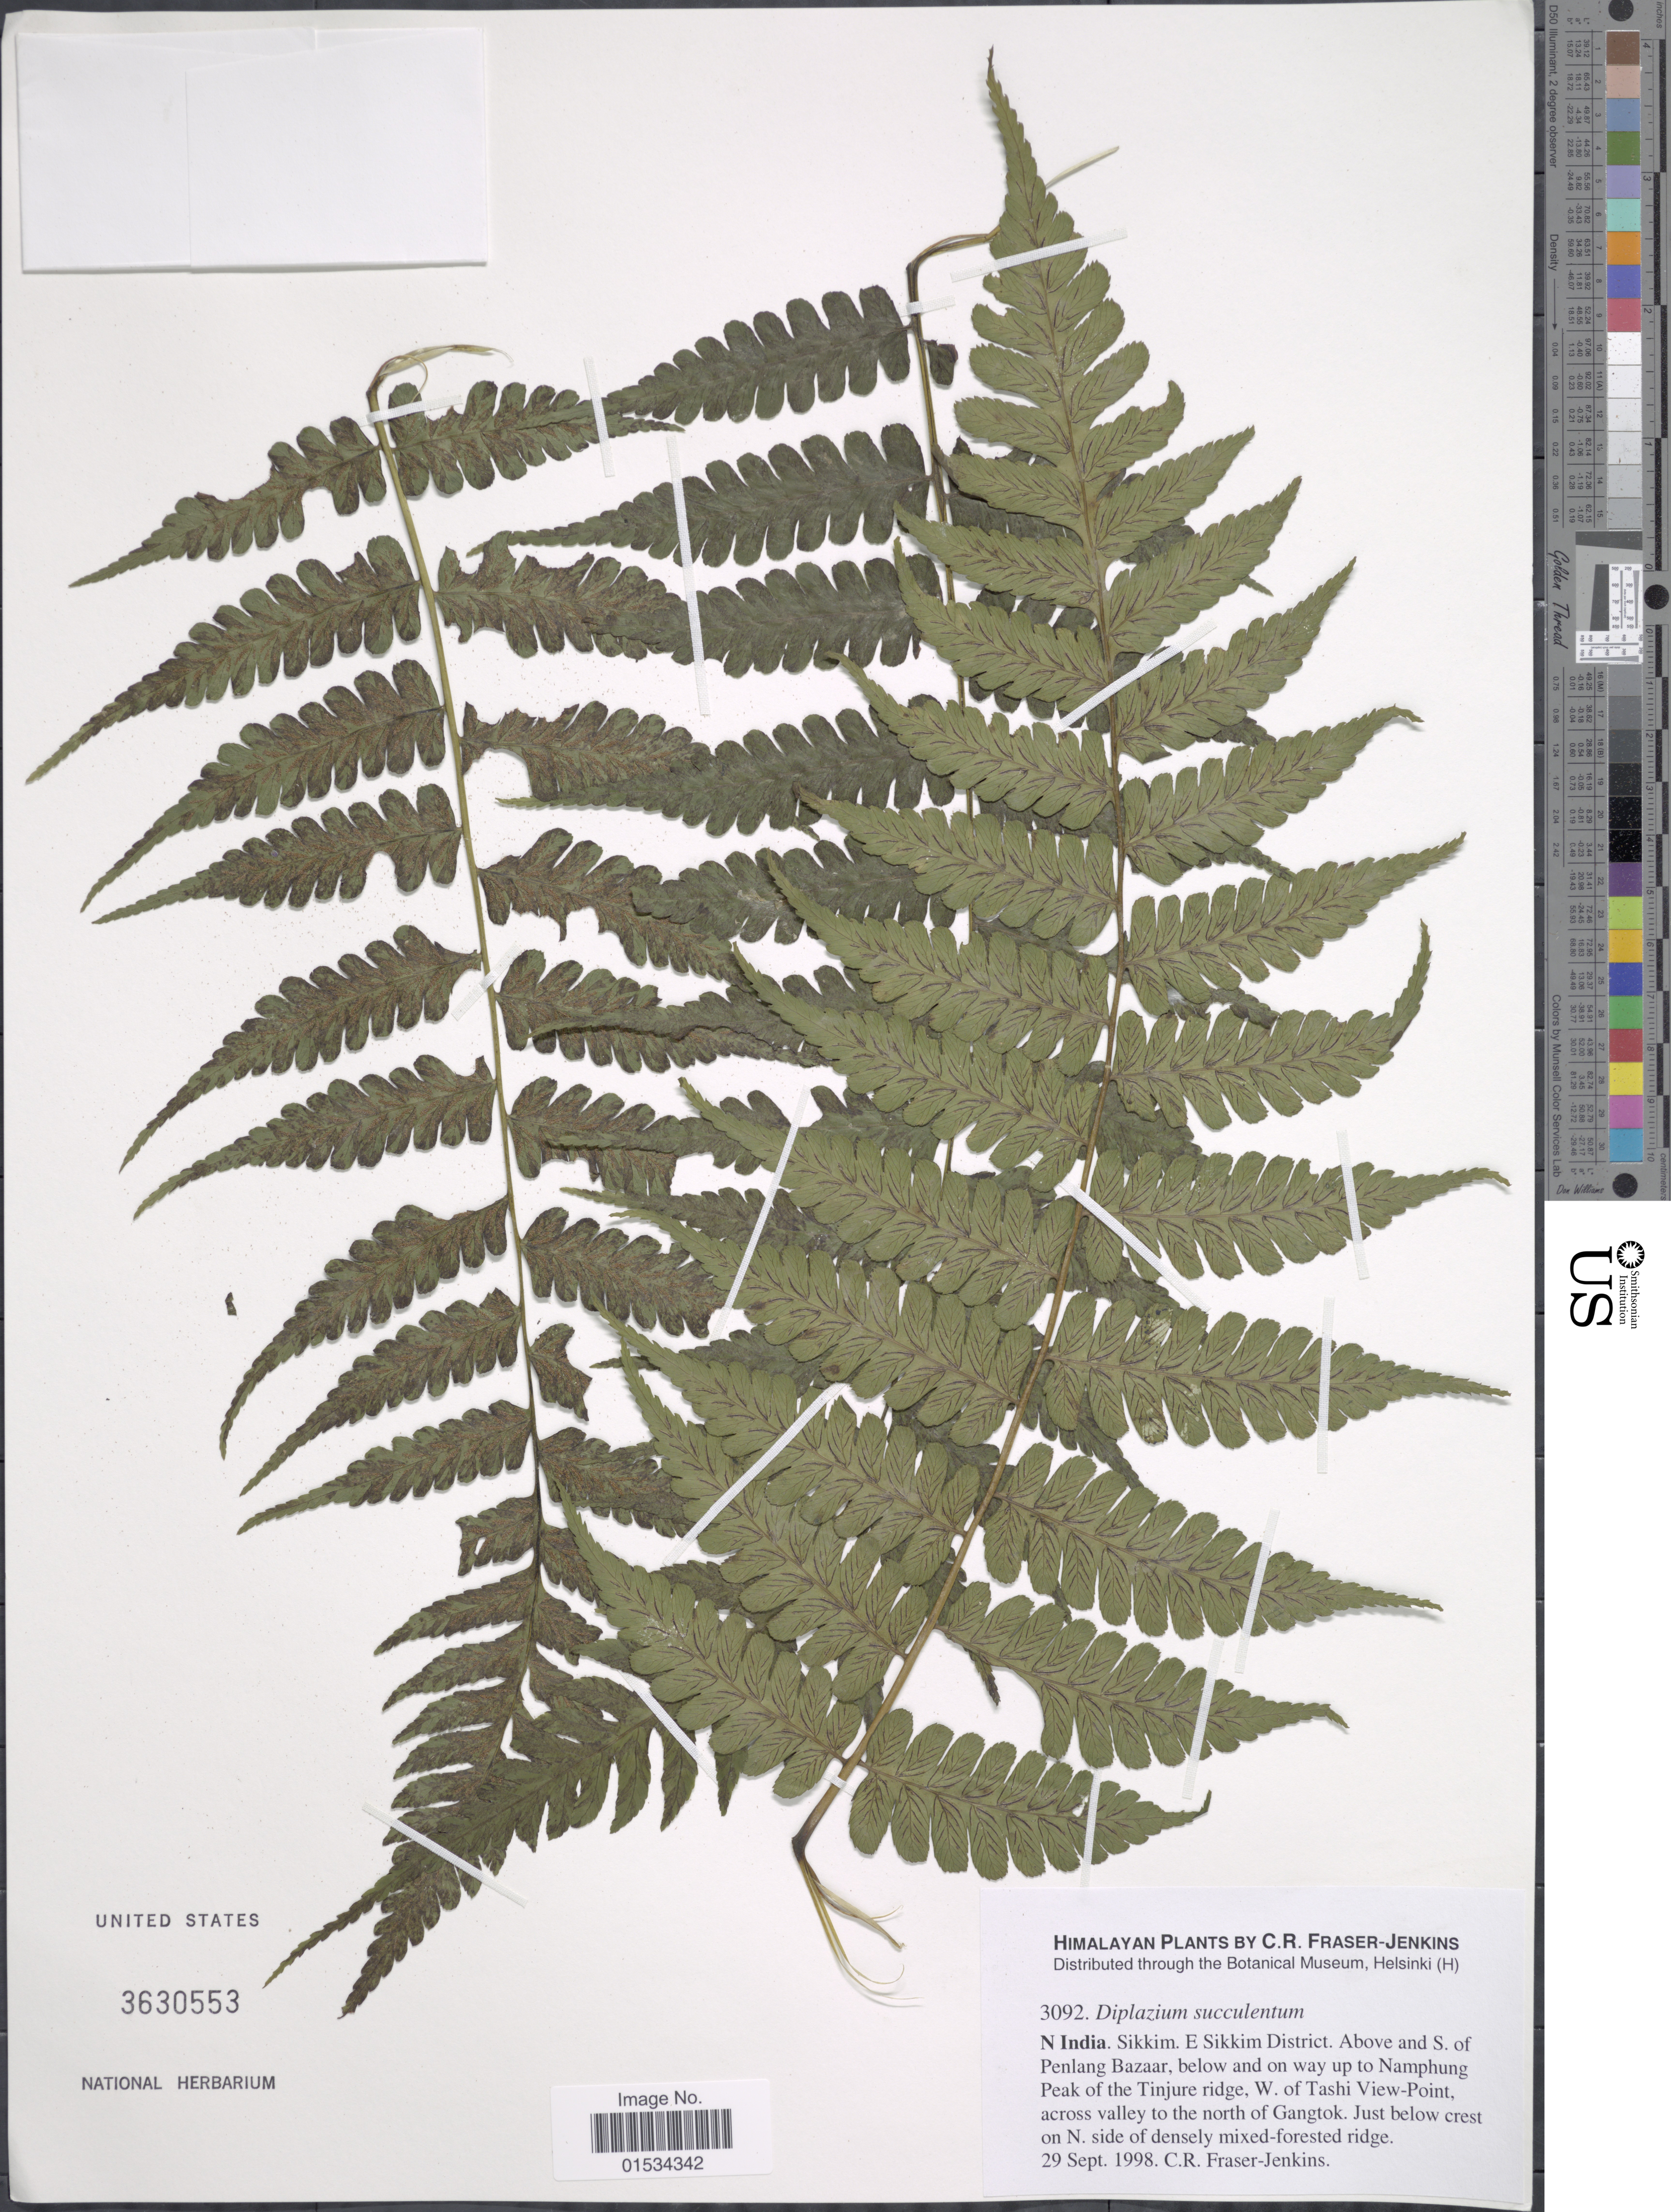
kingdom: Plantae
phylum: Tracheophyta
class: Polypodiopsida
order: Polypodiales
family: Athyriaceae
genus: Diplazium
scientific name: Diplazium succulentum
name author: (C.B. Clarke) C. Chr.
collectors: C. R. Fraser-Jenkins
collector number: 3092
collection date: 1998-09-29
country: India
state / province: Sikkim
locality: N. India, E. Sikkim District, Above and S. of Penlang Bazaar, below and on way up to Namphung Peak of the Tinjure ridge, W. of Tashi View-Point, across valley to the north of Gangtok, Just below crest on N. side of densely mixed-forested ridge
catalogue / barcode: US 3630553